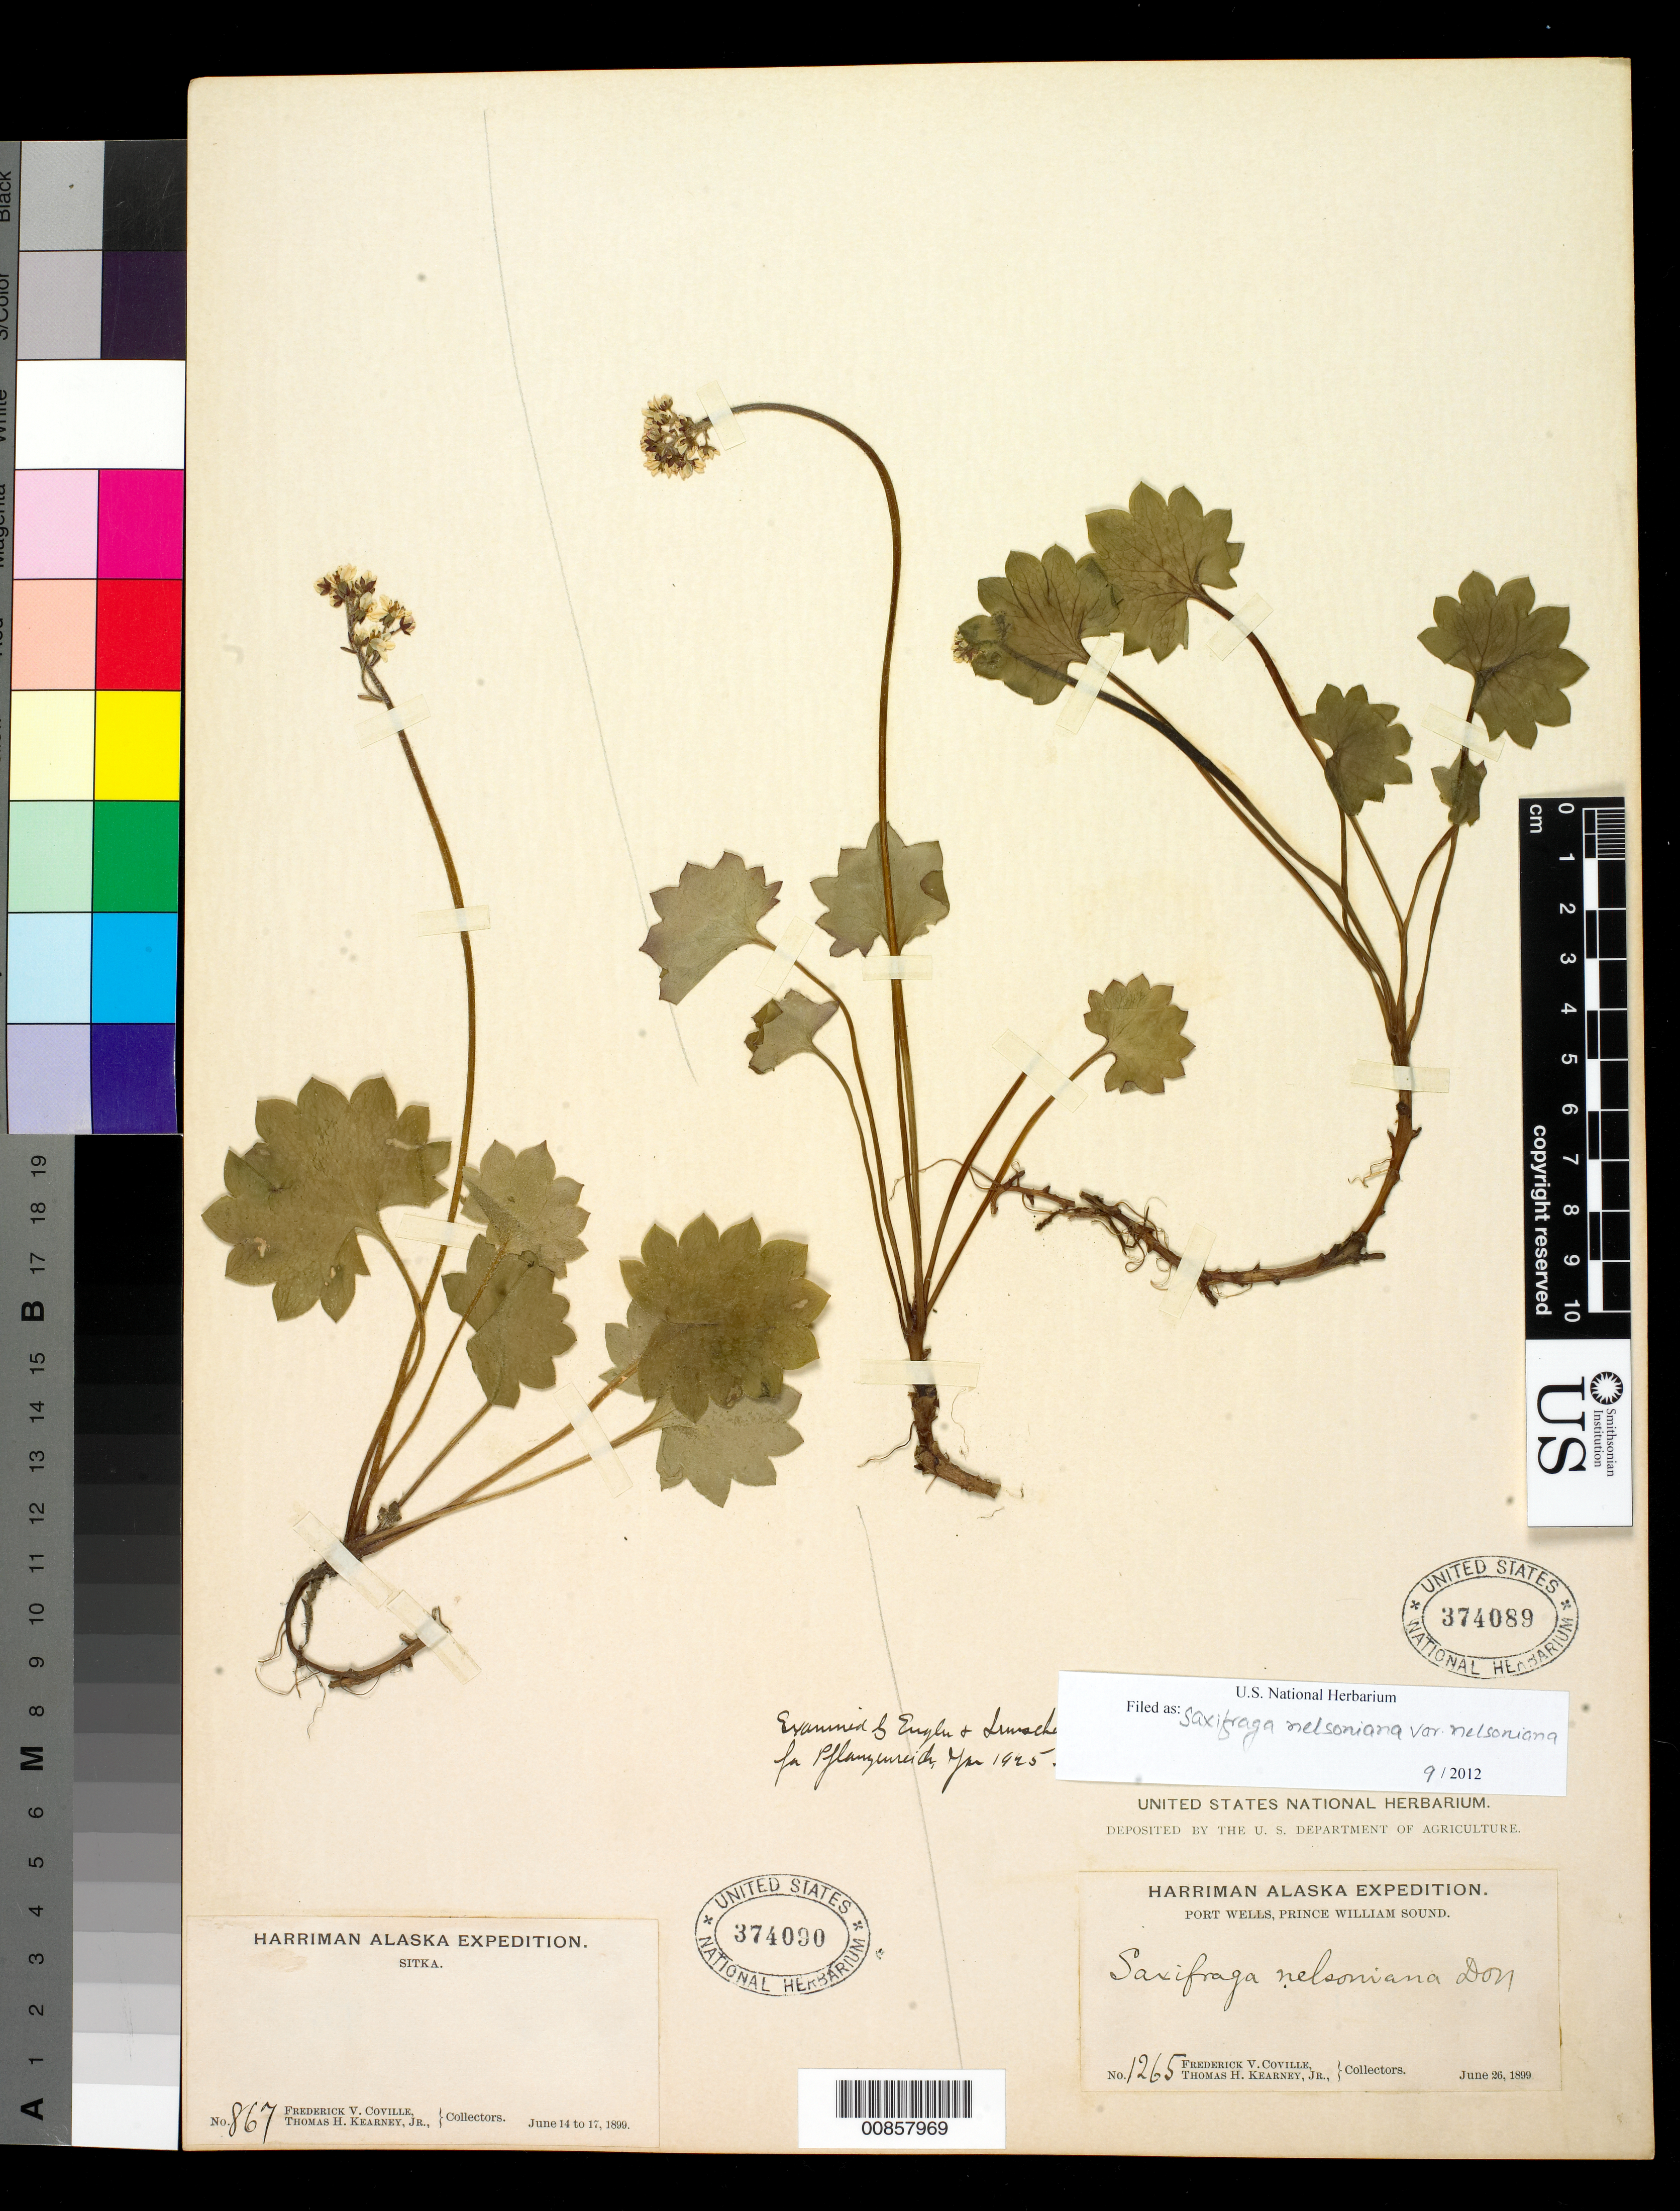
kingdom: Plantae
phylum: Tracheophyta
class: Magnoliopsida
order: Saxifragales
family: Saxifragaceae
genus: Micranthes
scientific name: Micranthes nelsoniana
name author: (D. Don) Small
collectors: F. V. Coville & T. H. Kearney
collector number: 1265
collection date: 1899-06-26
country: United States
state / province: Alaska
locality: Port Wells, Prince William Sound.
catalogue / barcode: US 374089